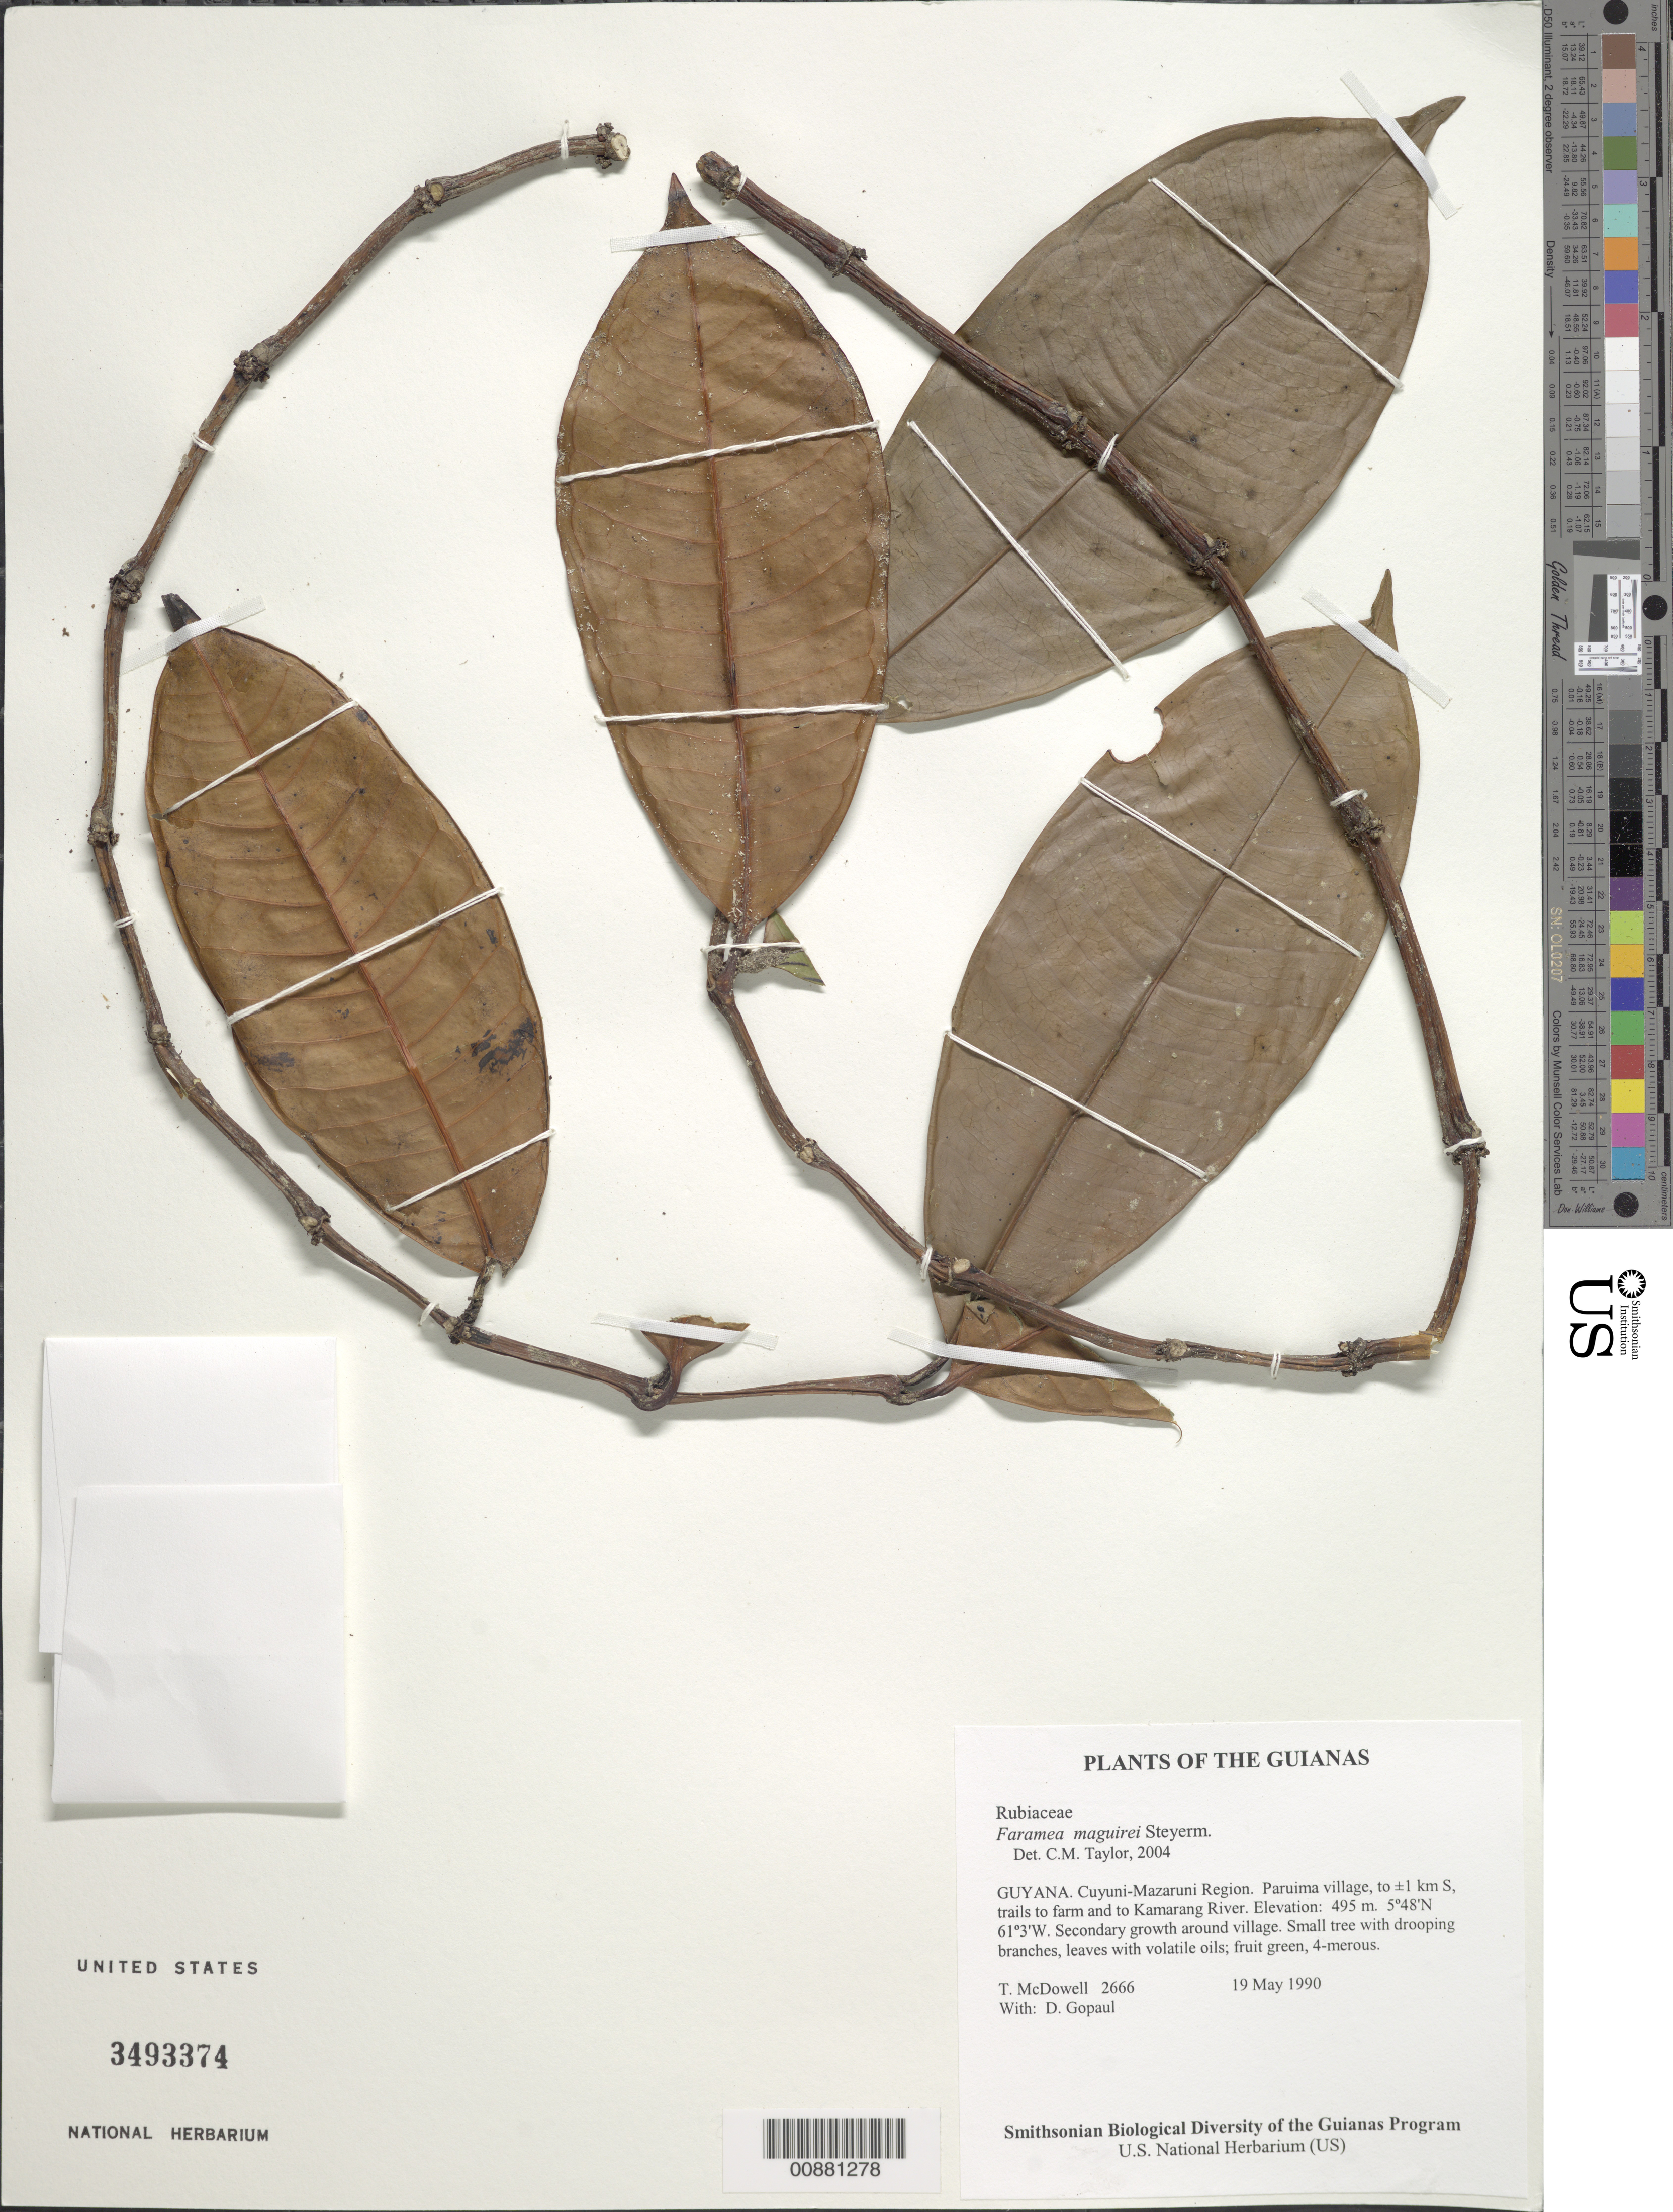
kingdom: Plantae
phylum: Tracheophyta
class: Magnoliopsida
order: Gentianales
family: Rubiaceae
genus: Faramea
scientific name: Faramea maguirei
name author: Steyerm.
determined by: Taylor, Charlotte M.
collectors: T. McDowell & D. Gopaul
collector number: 2666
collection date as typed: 19 May 1990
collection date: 1990-05-19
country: Guyana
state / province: Cuyuni-Mazaruni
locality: Paruima village, to ±1 km S, trails to farm and to Kamarang River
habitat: Secondary growth around village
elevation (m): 495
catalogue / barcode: US 3493374